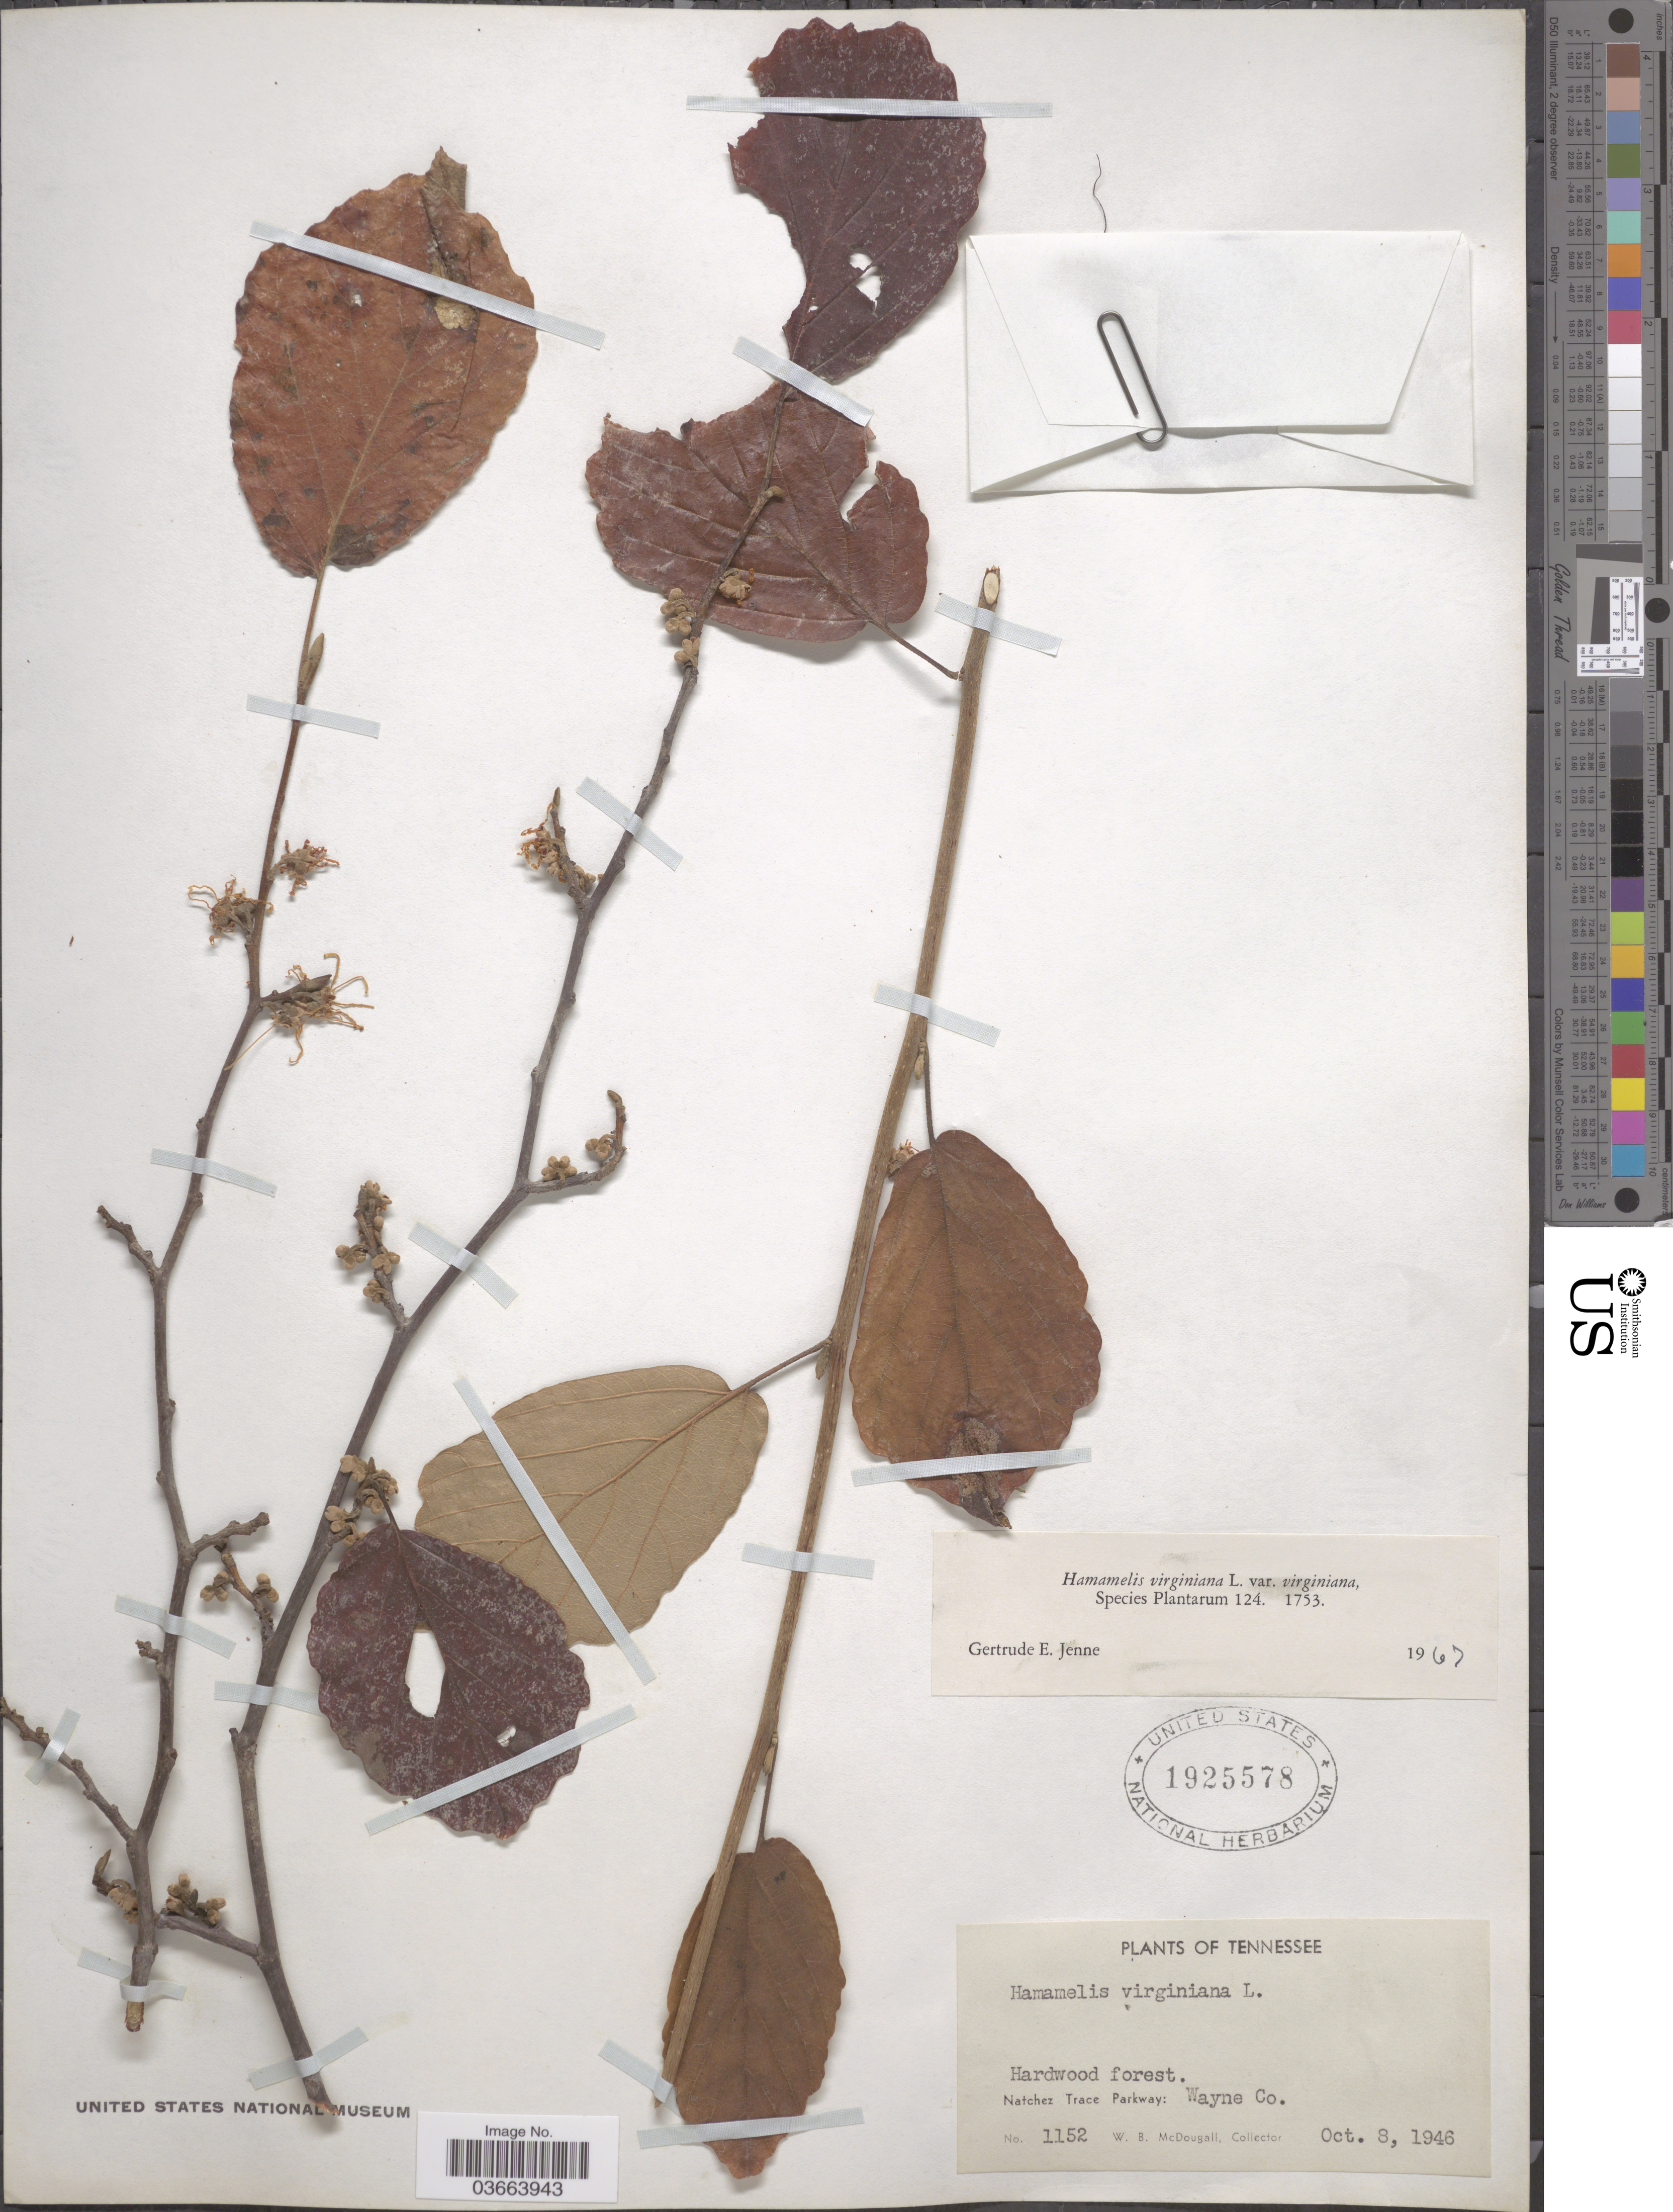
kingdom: Plantae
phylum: Tracheophyta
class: Magnoliopsida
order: Saxifragales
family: Hamamelidaceae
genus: Hamamelis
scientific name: Hamamelis virginiana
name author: L.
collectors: W. B. McDougall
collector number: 1152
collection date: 1946-10-08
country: United States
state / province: Tennessee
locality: Hardwood forest. Natchez Trace Parkway: Wayne Co.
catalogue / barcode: US 1925578